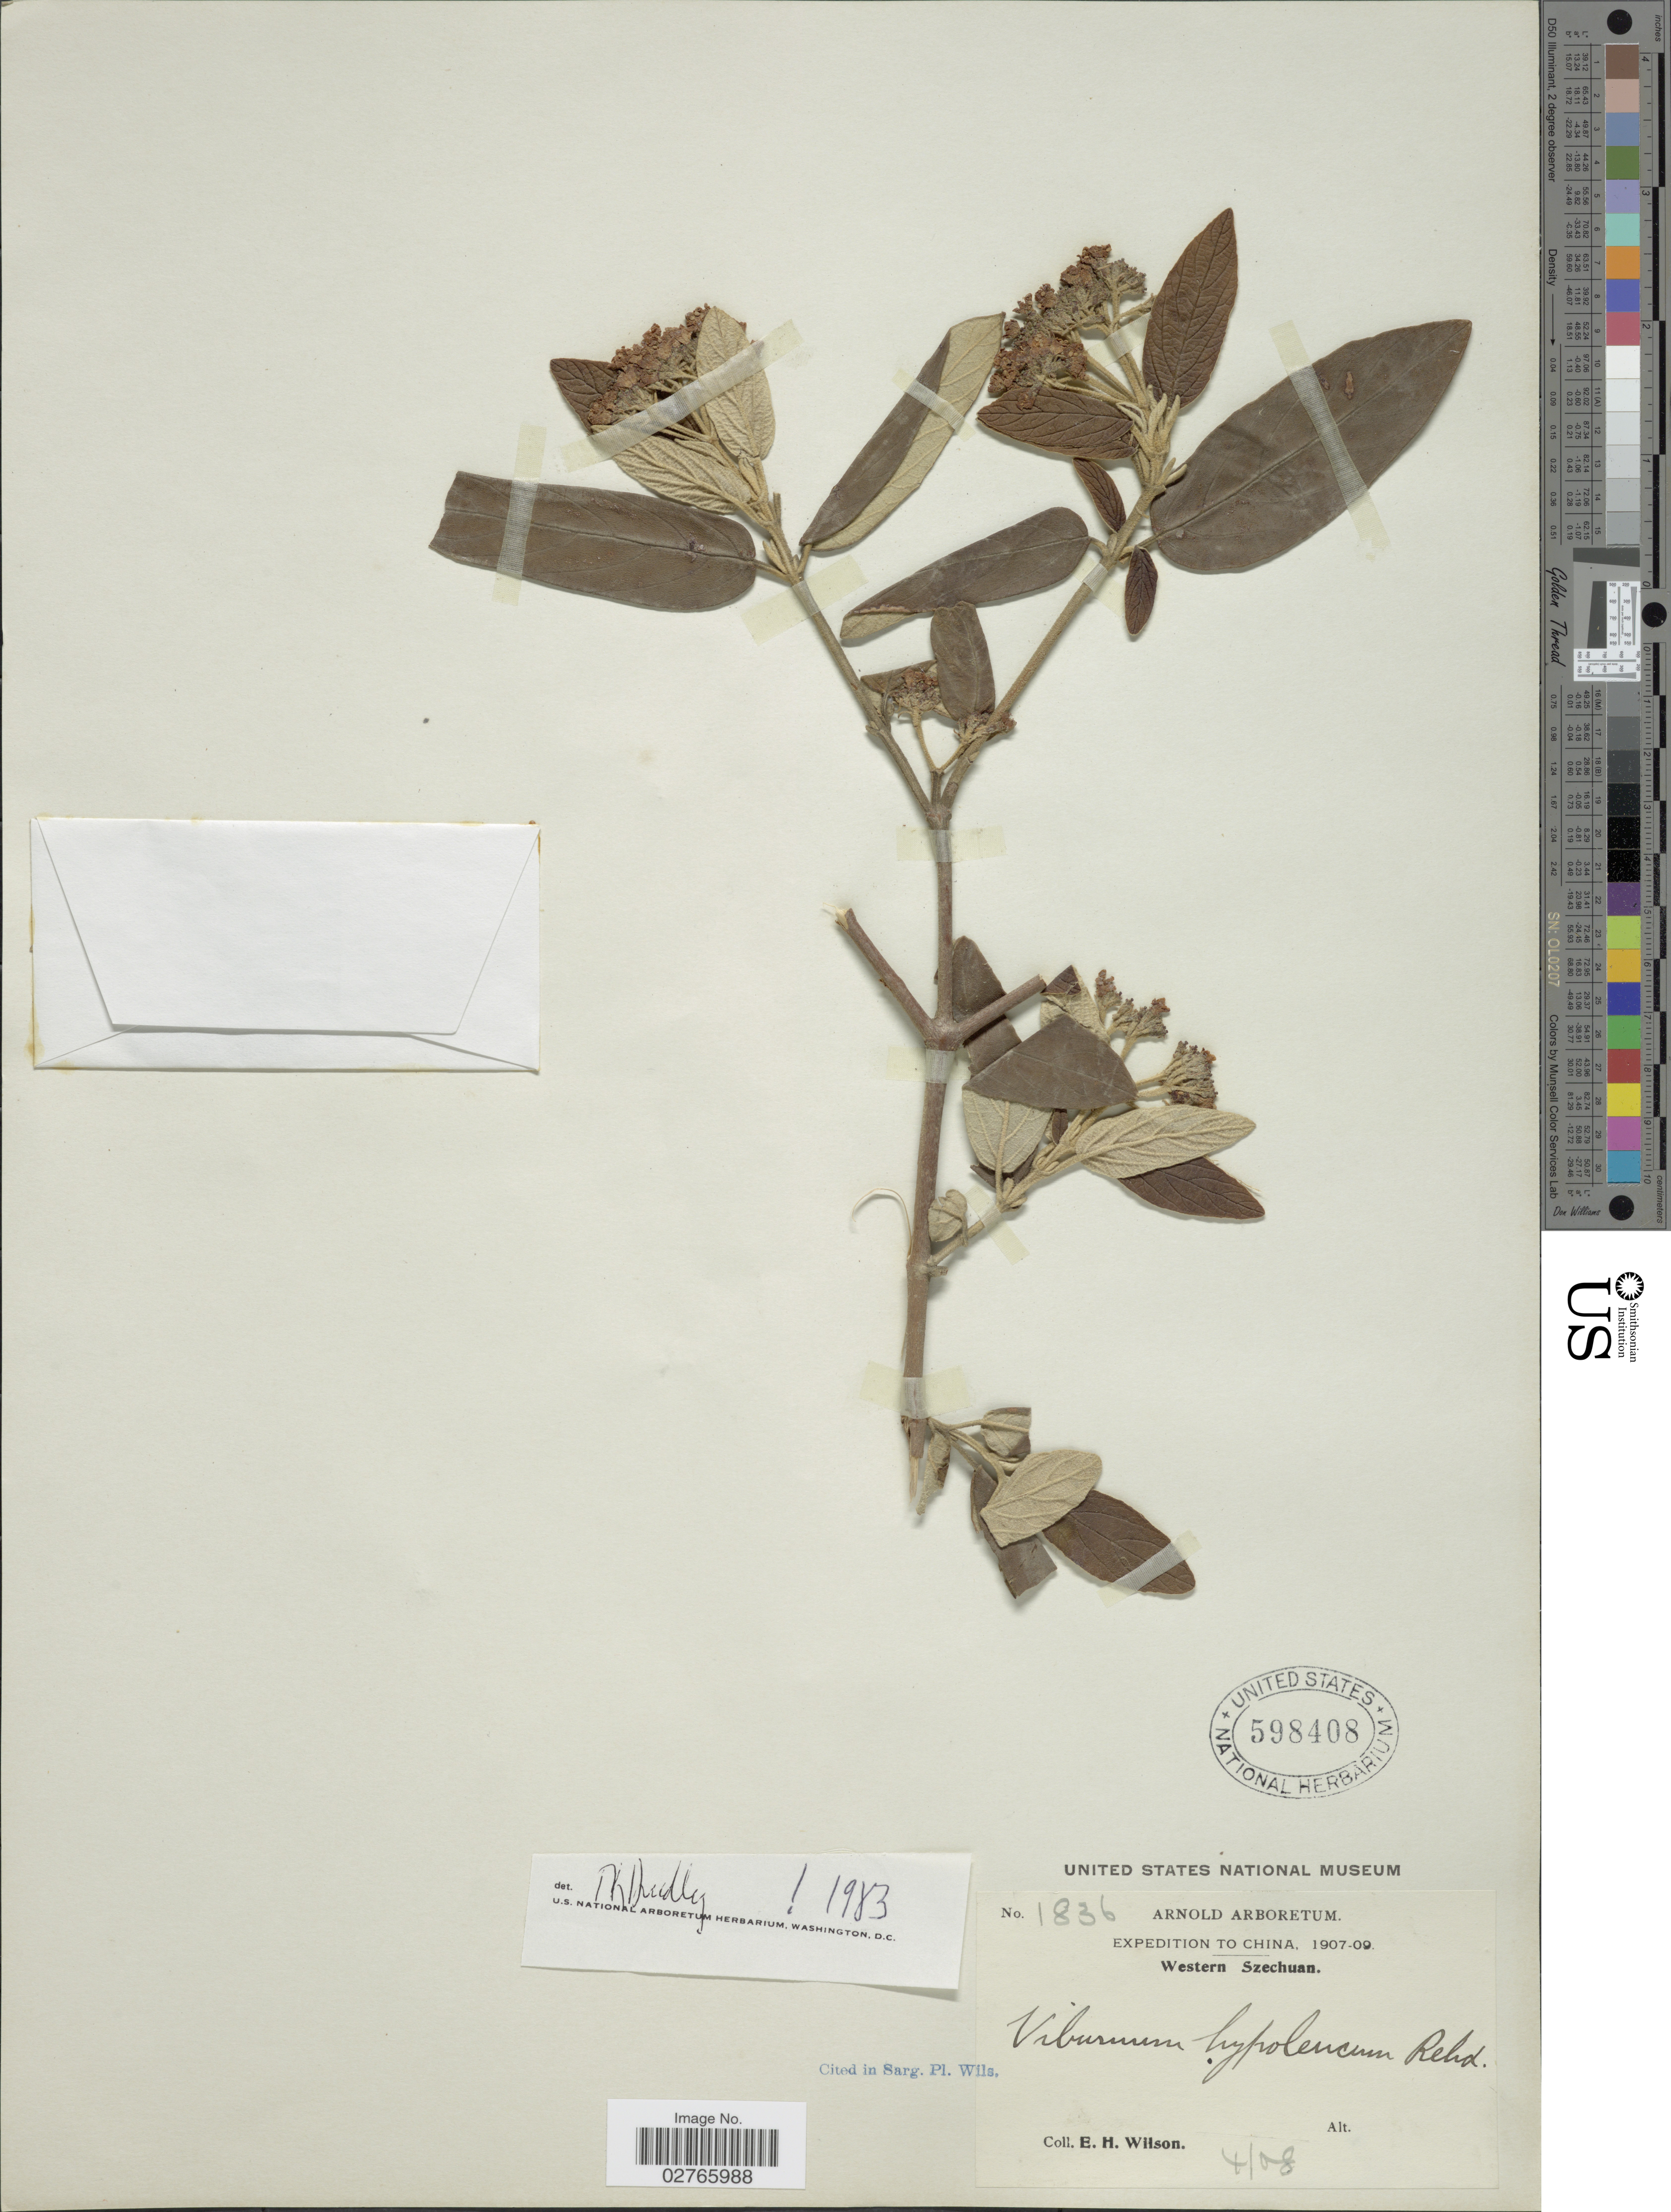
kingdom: Plantae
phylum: Tracheophyta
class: Magnoliopsida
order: Dipsacales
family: Viburnaceae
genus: Viburnum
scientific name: Viburnum hypoleucum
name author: Rehder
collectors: E. Wilson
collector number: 1836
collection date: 1908-04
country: China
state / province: Sichuan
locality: Western Szechuan.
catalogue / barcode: US 598408